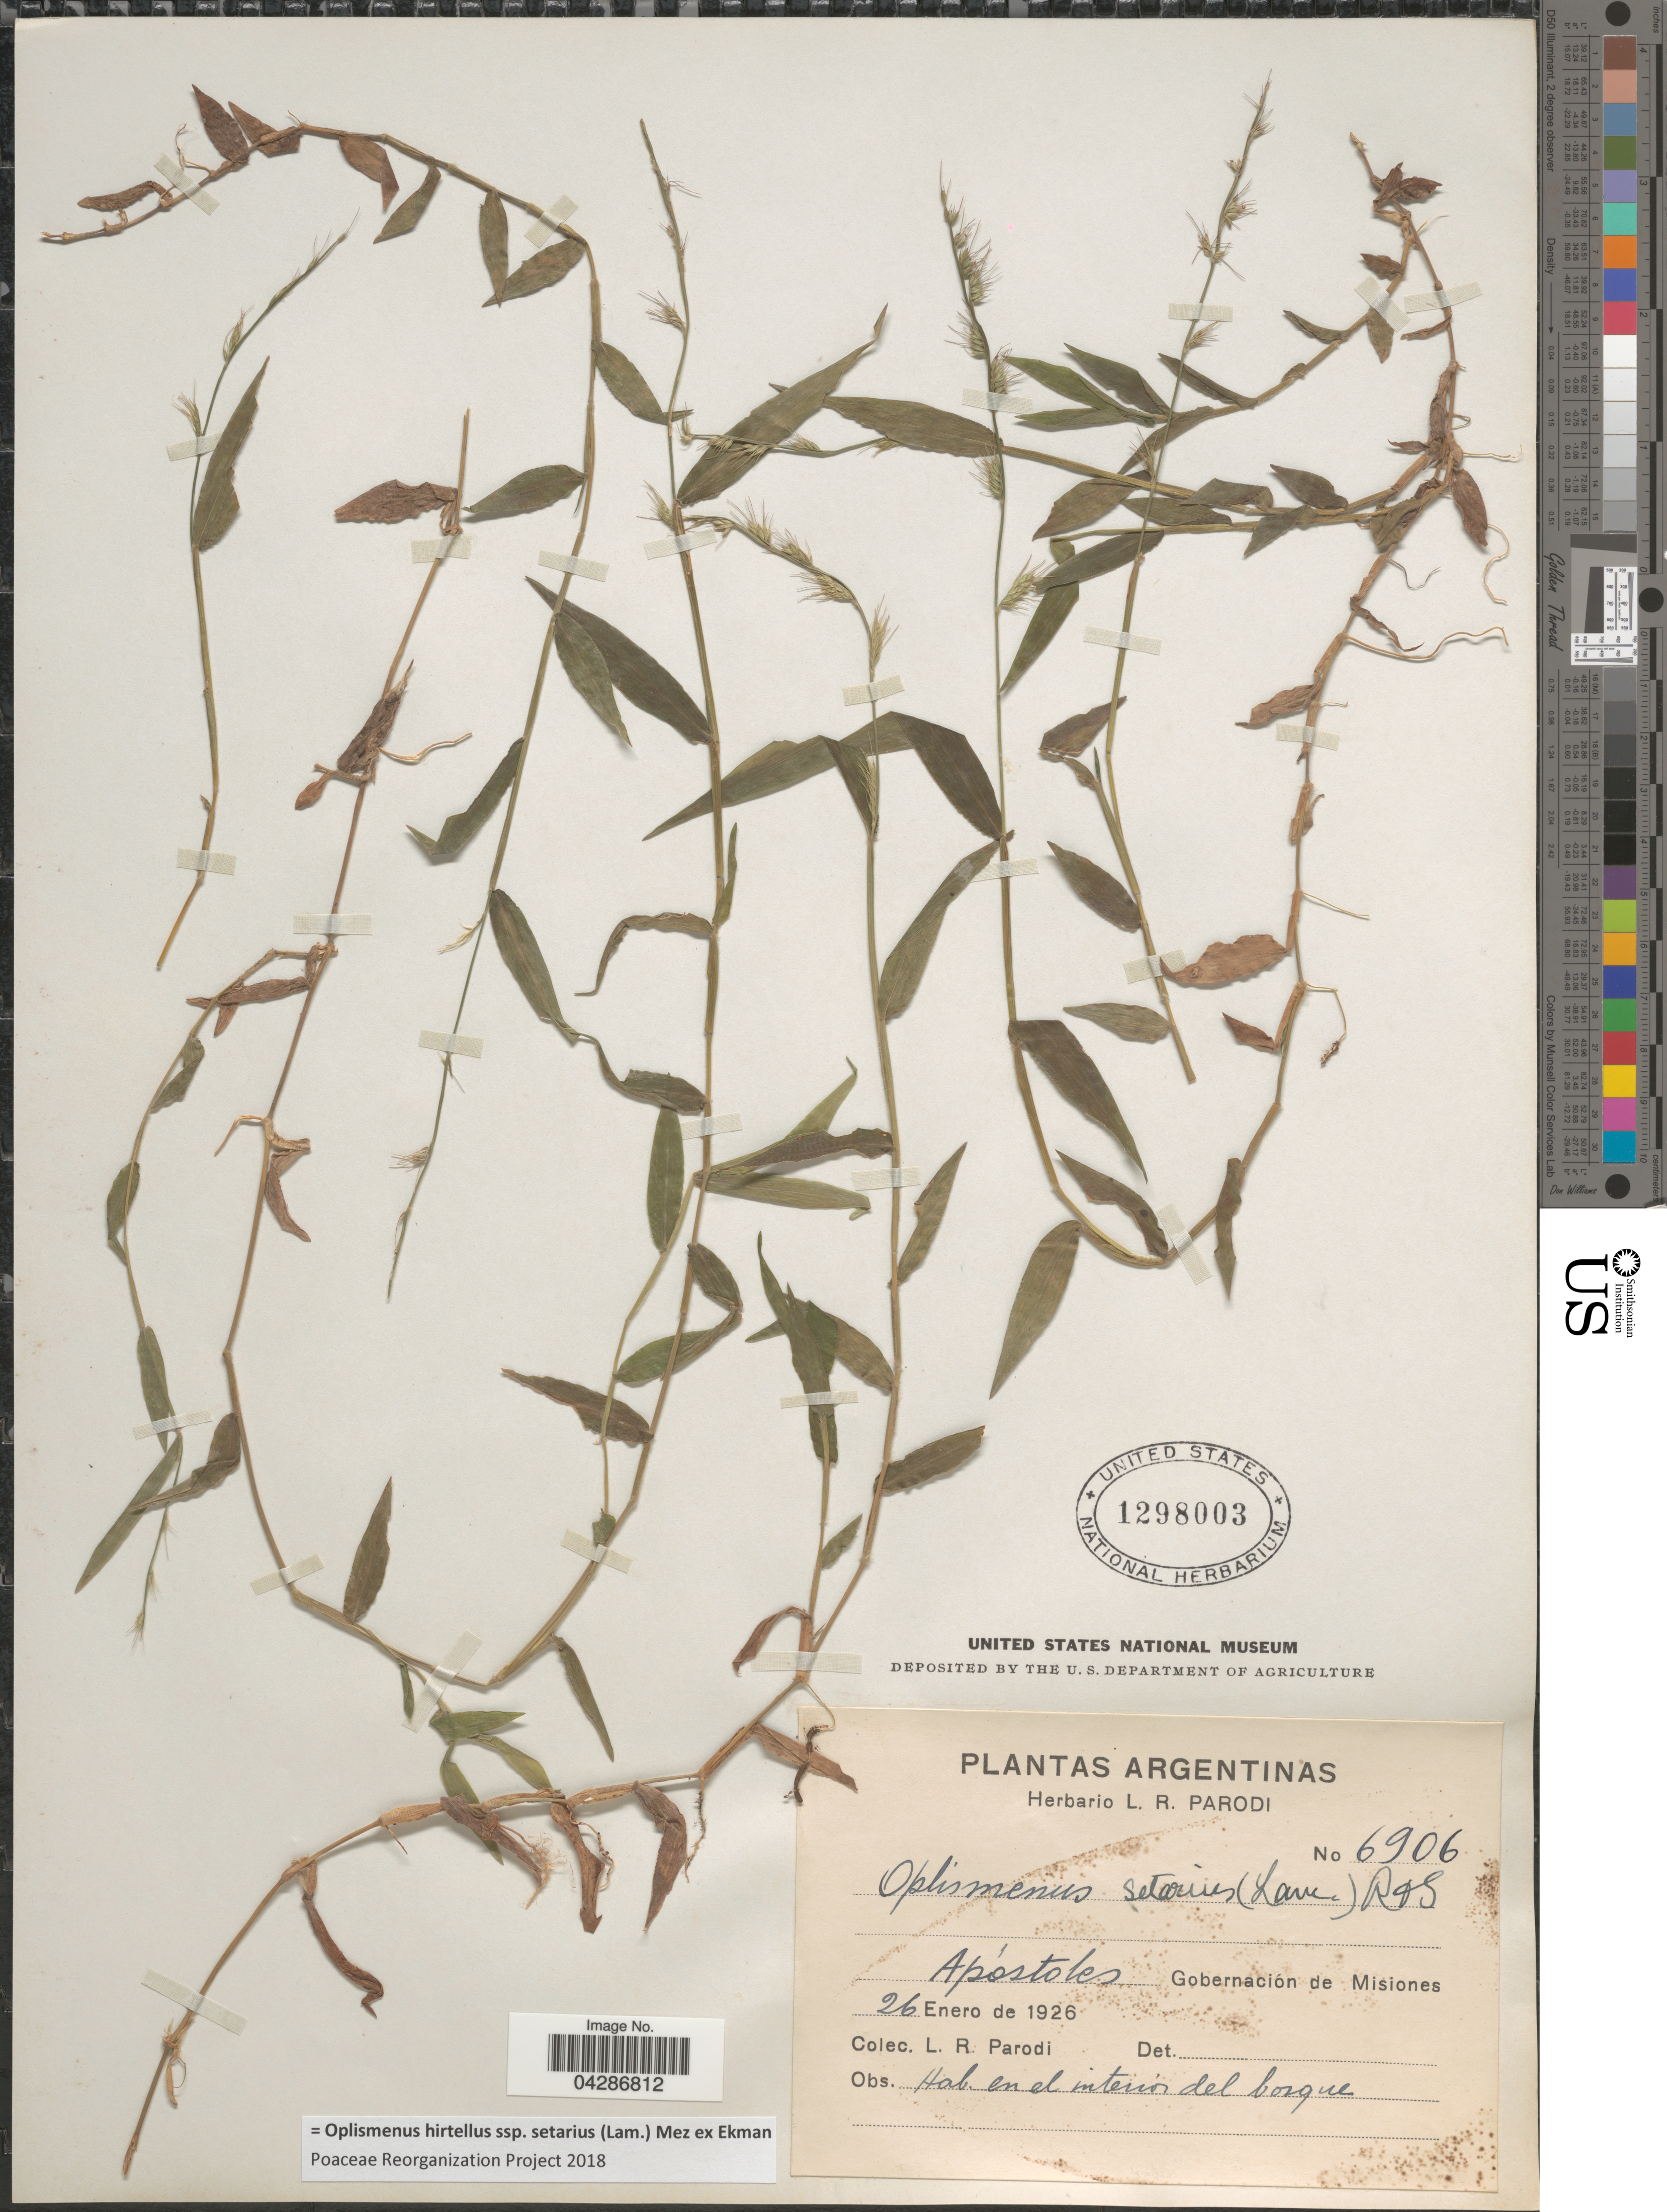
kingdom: Plantae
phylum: Tracheophyta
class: Liliopsida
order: Poales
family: Poaceae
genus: Oplismenus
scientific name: Oplismenus hirtellus subsp. setarius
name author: (Lam.) Mez ex Ekman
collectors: L. R. Parodi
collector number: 6906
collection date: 1926-01-26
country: Argentina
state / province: Misiones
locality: Apóstoles. Gobernacion de Misiones.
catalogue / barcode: US 1298003